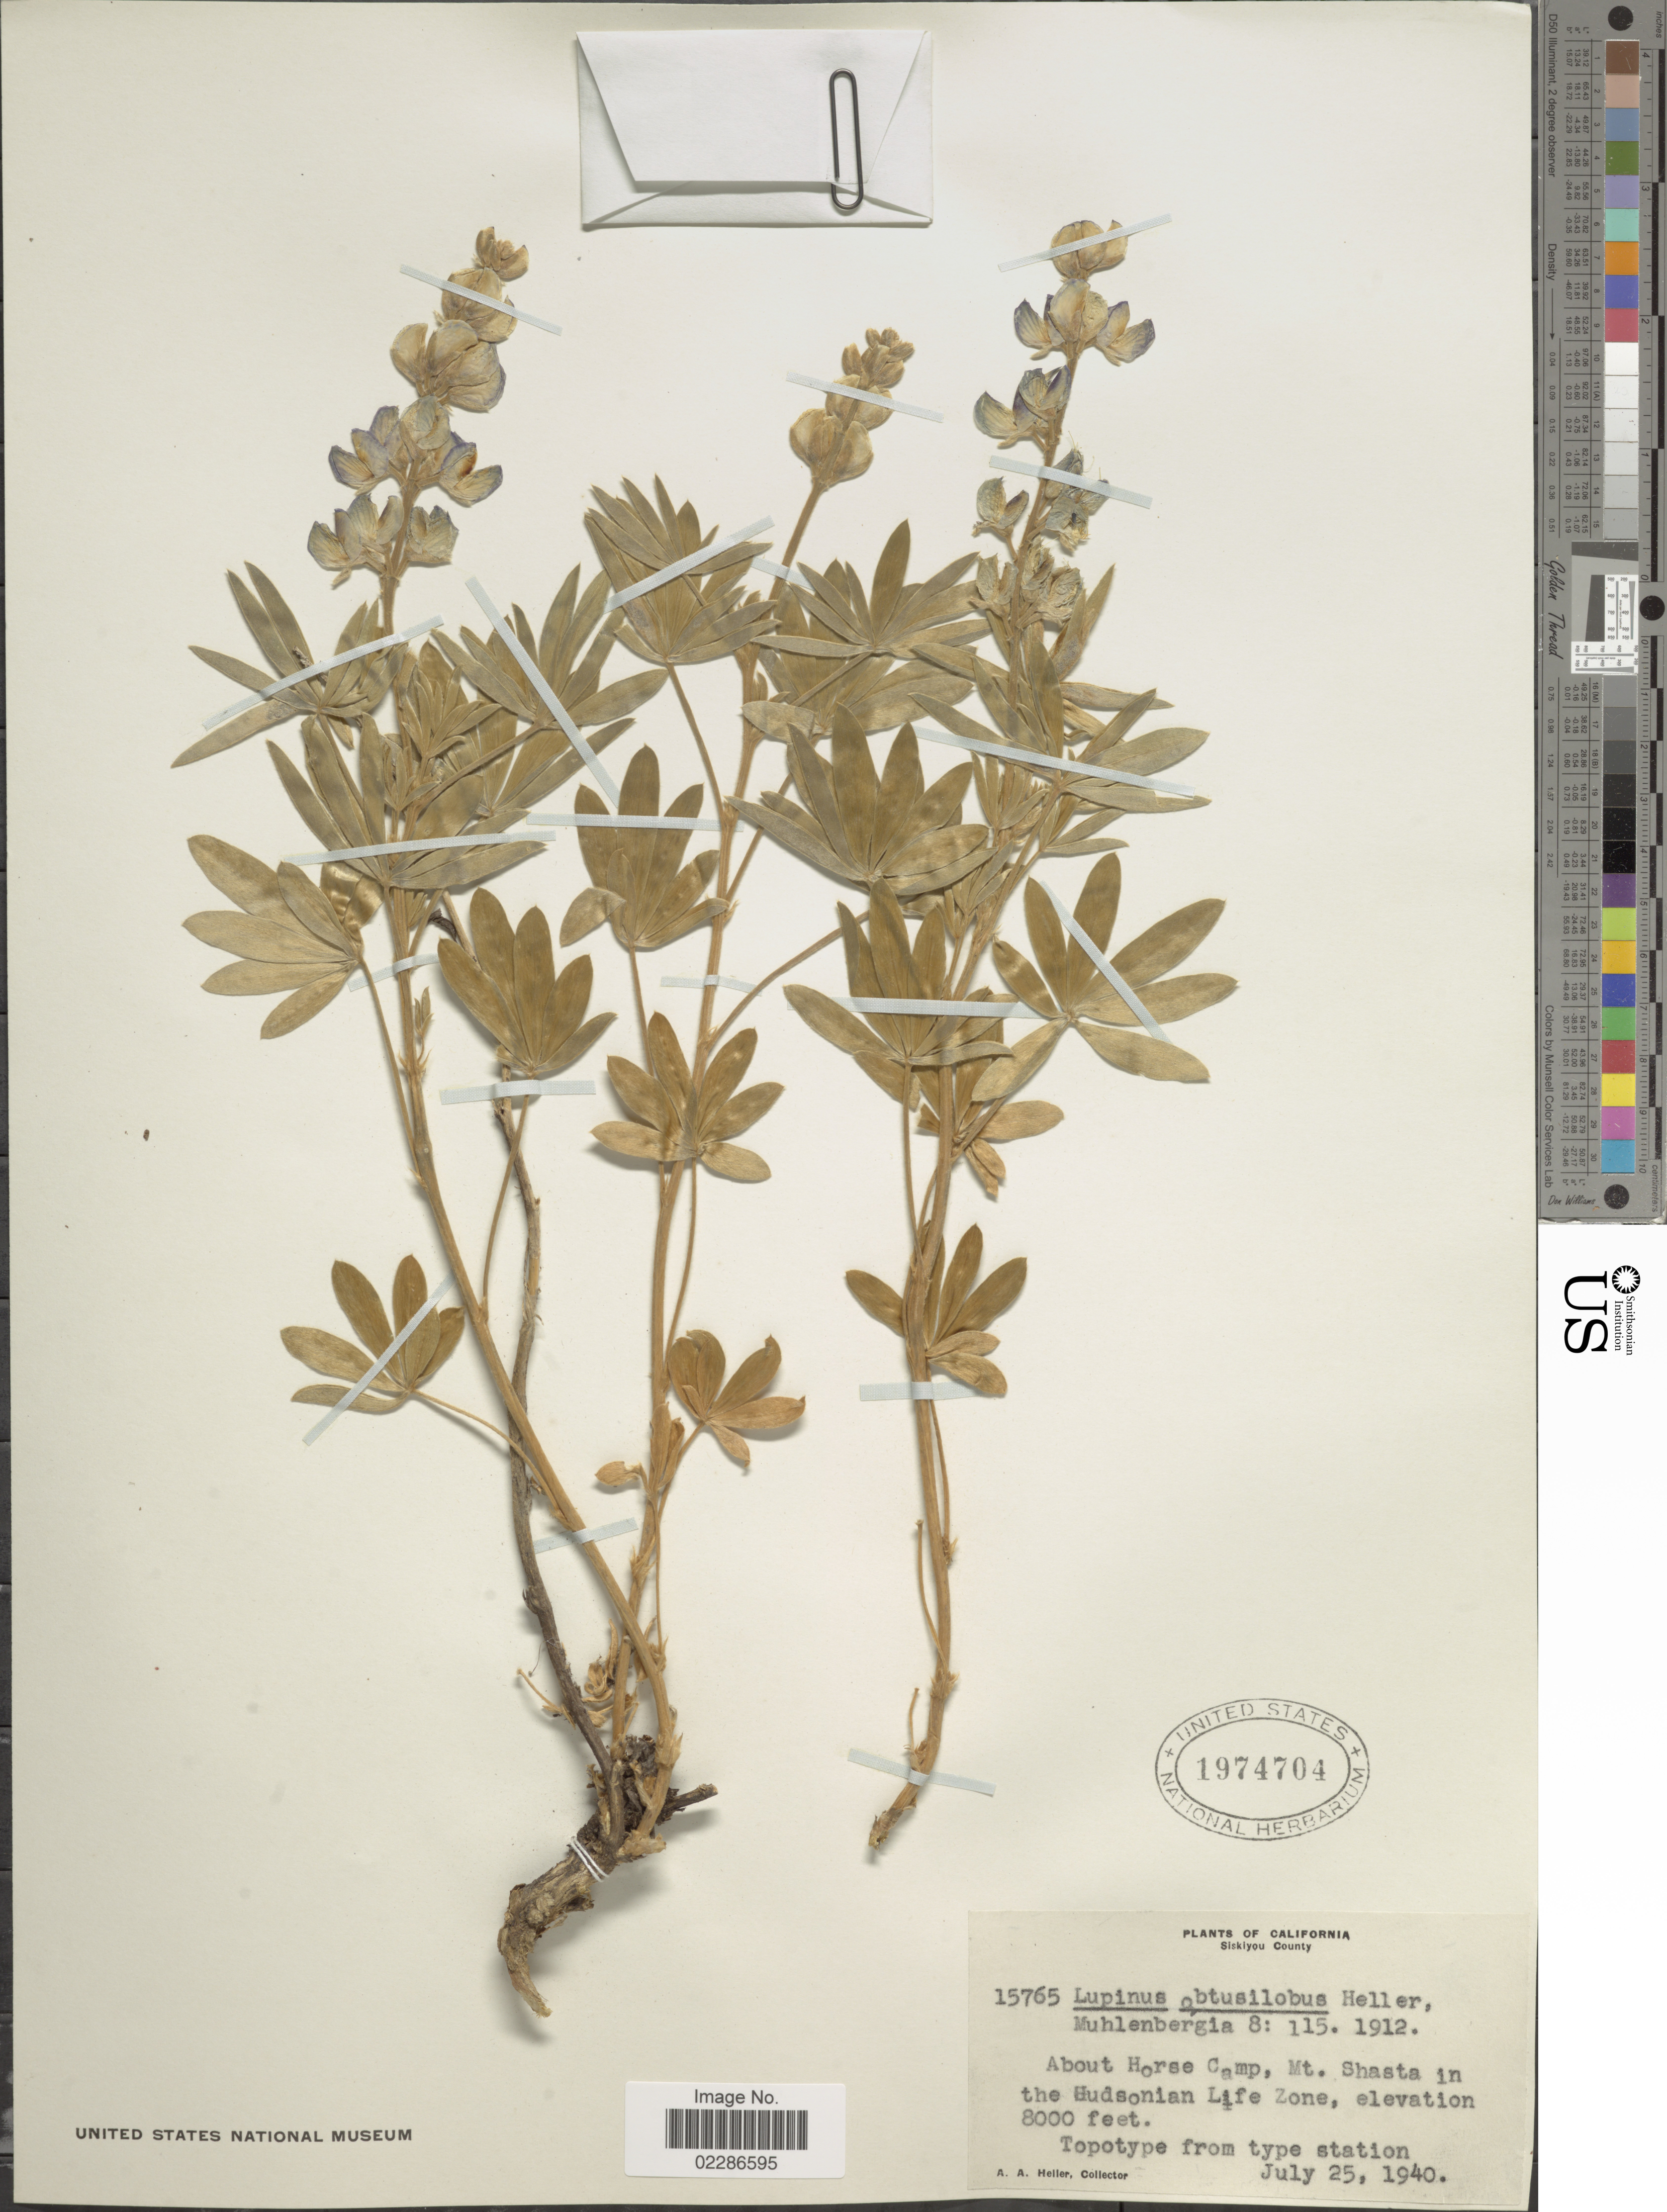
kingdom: Plantae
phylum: Tracheophyta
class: Magnoliopsida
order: Fabales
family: Fabaceae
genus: Lupinus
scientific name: Lupinus obtusilobus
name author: A. Heller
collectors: A. A. Heller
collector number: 15765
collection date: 1940-07-25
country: United States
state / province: California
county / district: Siskiyou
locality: Siskiyou County, About Horse Camp, Mt Shasta in the Hudsonian Life Zone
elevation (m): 2438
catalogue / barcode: US 1974704